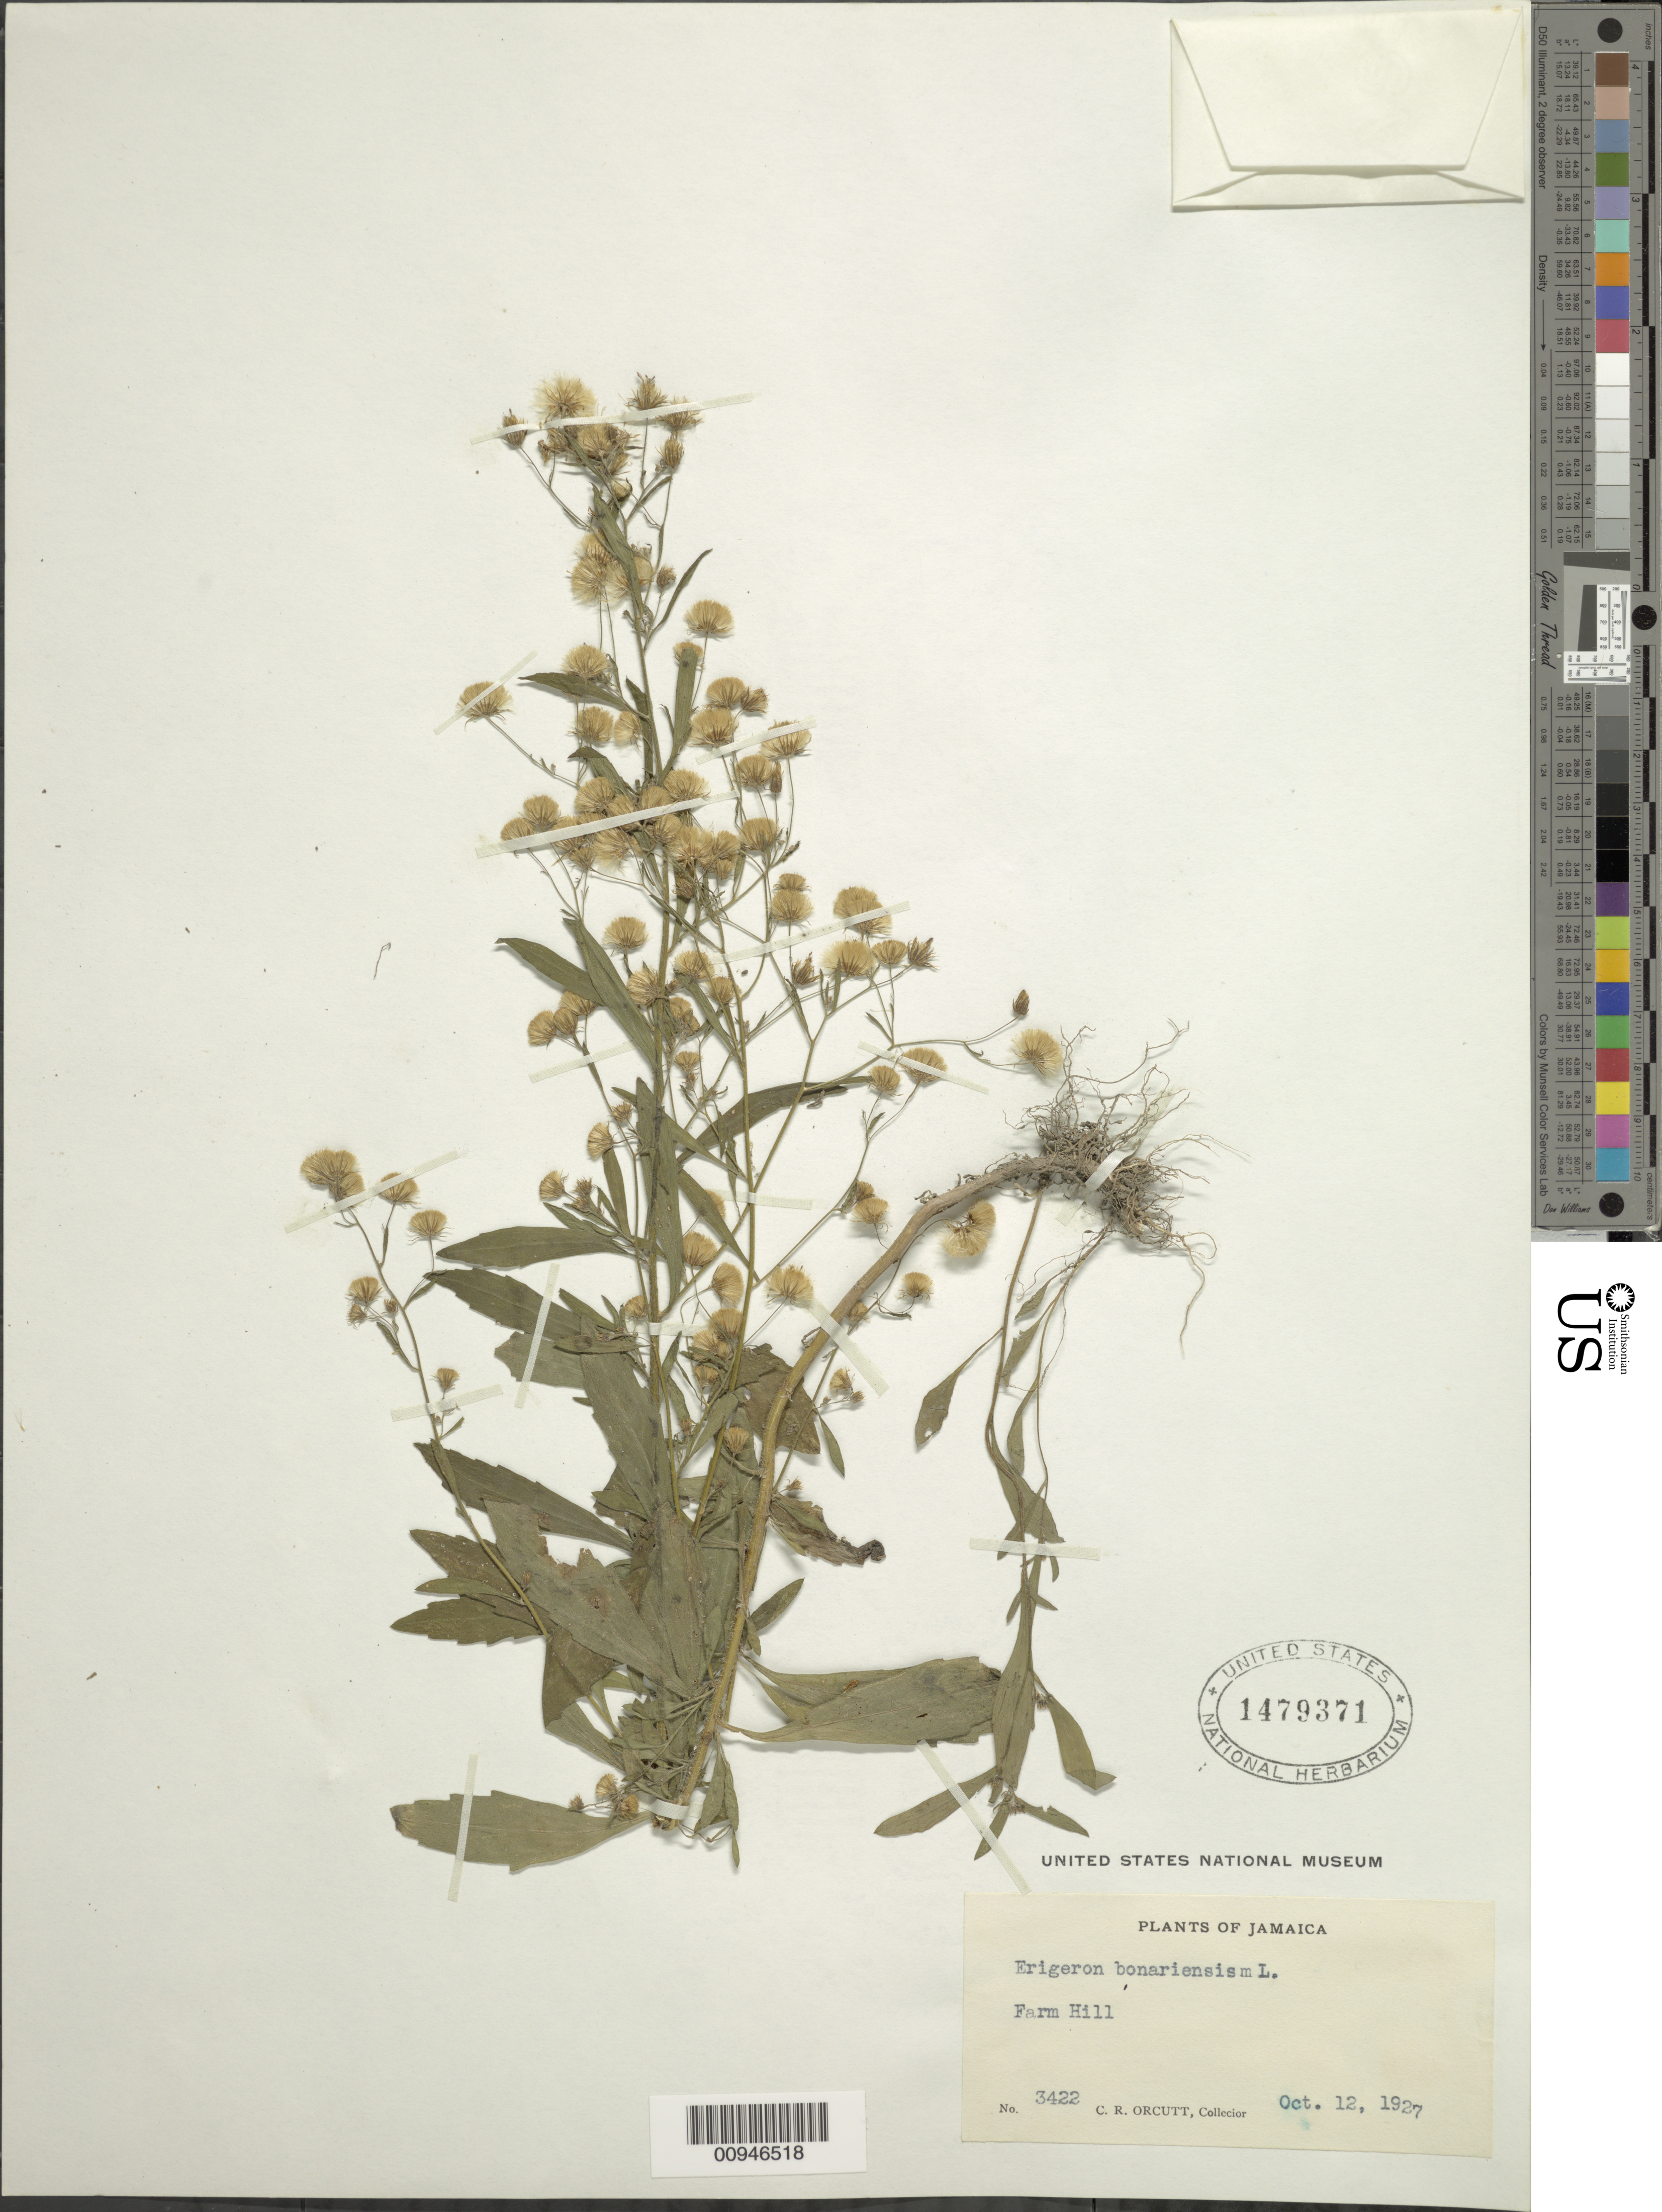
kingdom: Plantae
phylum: Tracheophyta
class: Magnoliopsida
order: Asterales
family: Asteraceae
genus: Conyza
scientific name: Conyza bonariensis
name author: (L.) Cronq.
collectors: C. R. Orcutt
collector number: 3422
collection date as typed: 12 Oct 1927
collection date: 1927-10-12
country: Jamaica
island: Jamaica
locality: Farm Hill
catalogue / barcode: US 1479371